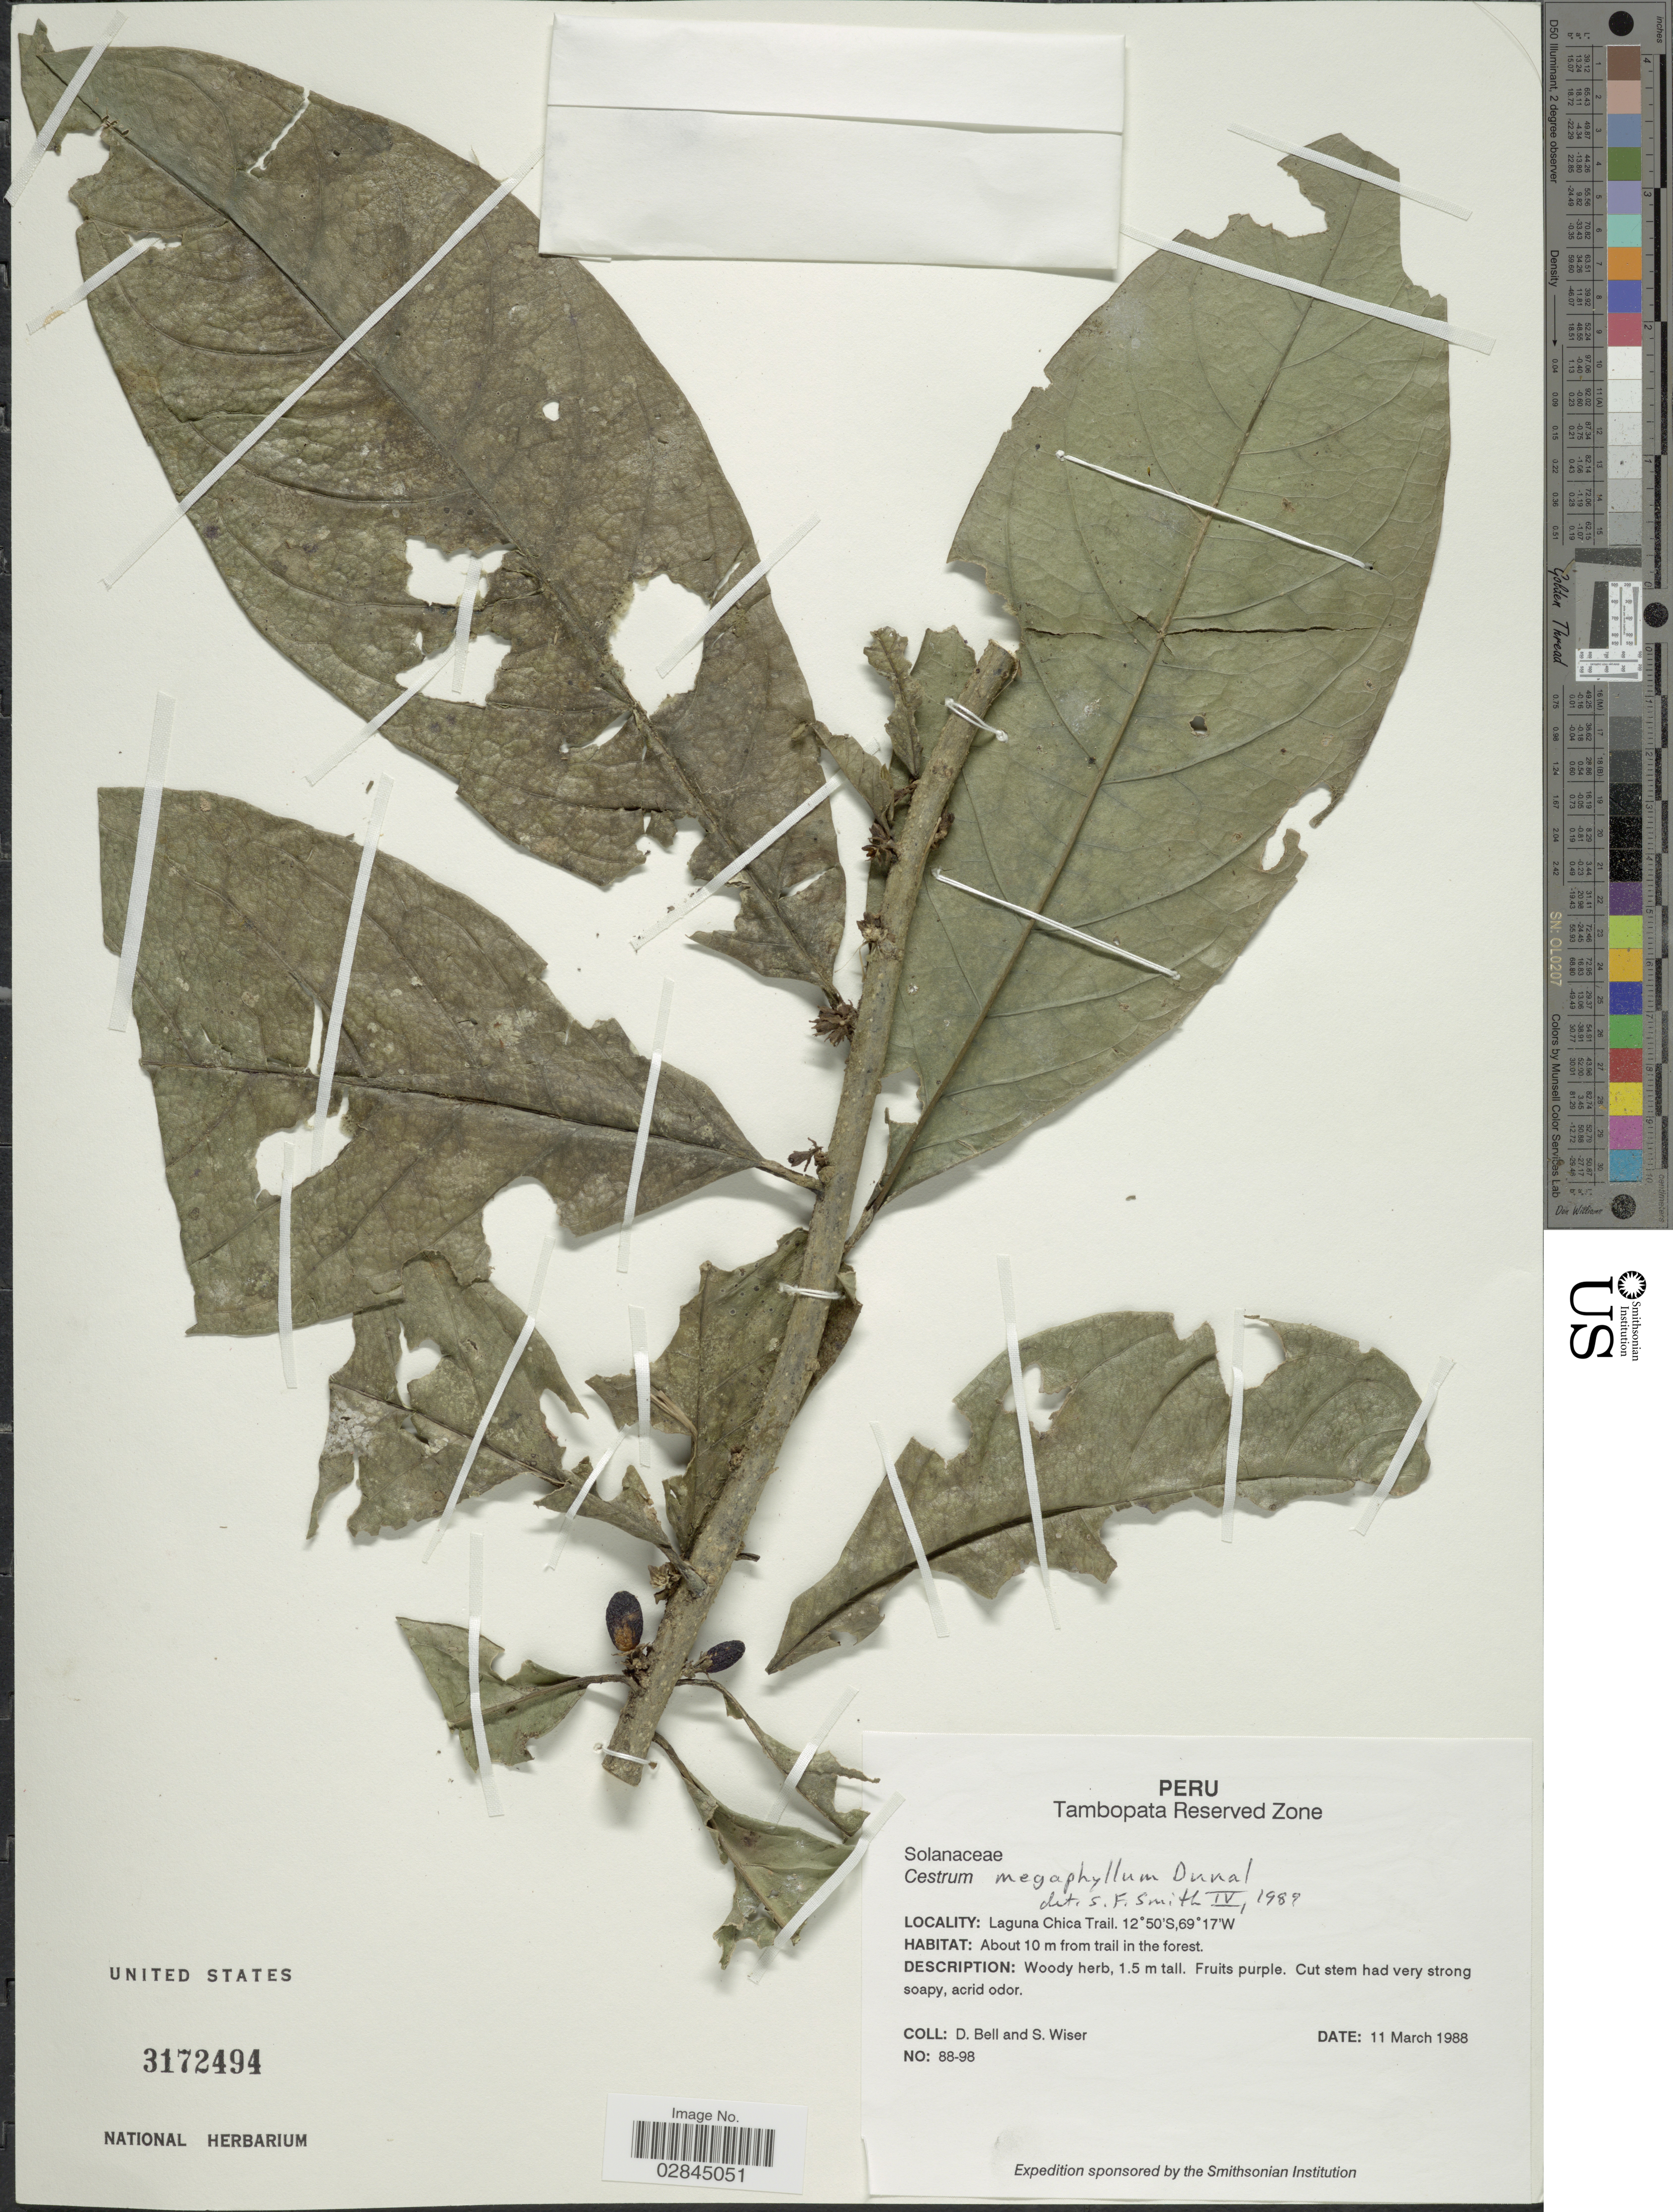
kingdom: Plantae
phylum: Tracheophyta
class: Magnoliopsida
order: Solanales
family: Solanaceae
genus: Cestrum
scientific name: Cestrum schlechtendahlii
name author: G. Don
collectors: D. A. Bell & S. Wiser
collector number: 88-98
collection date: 1988-03-11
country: Peru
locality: Tambopata Reserved Zone. Laguna Chica Trail.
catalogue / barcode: US 3172494